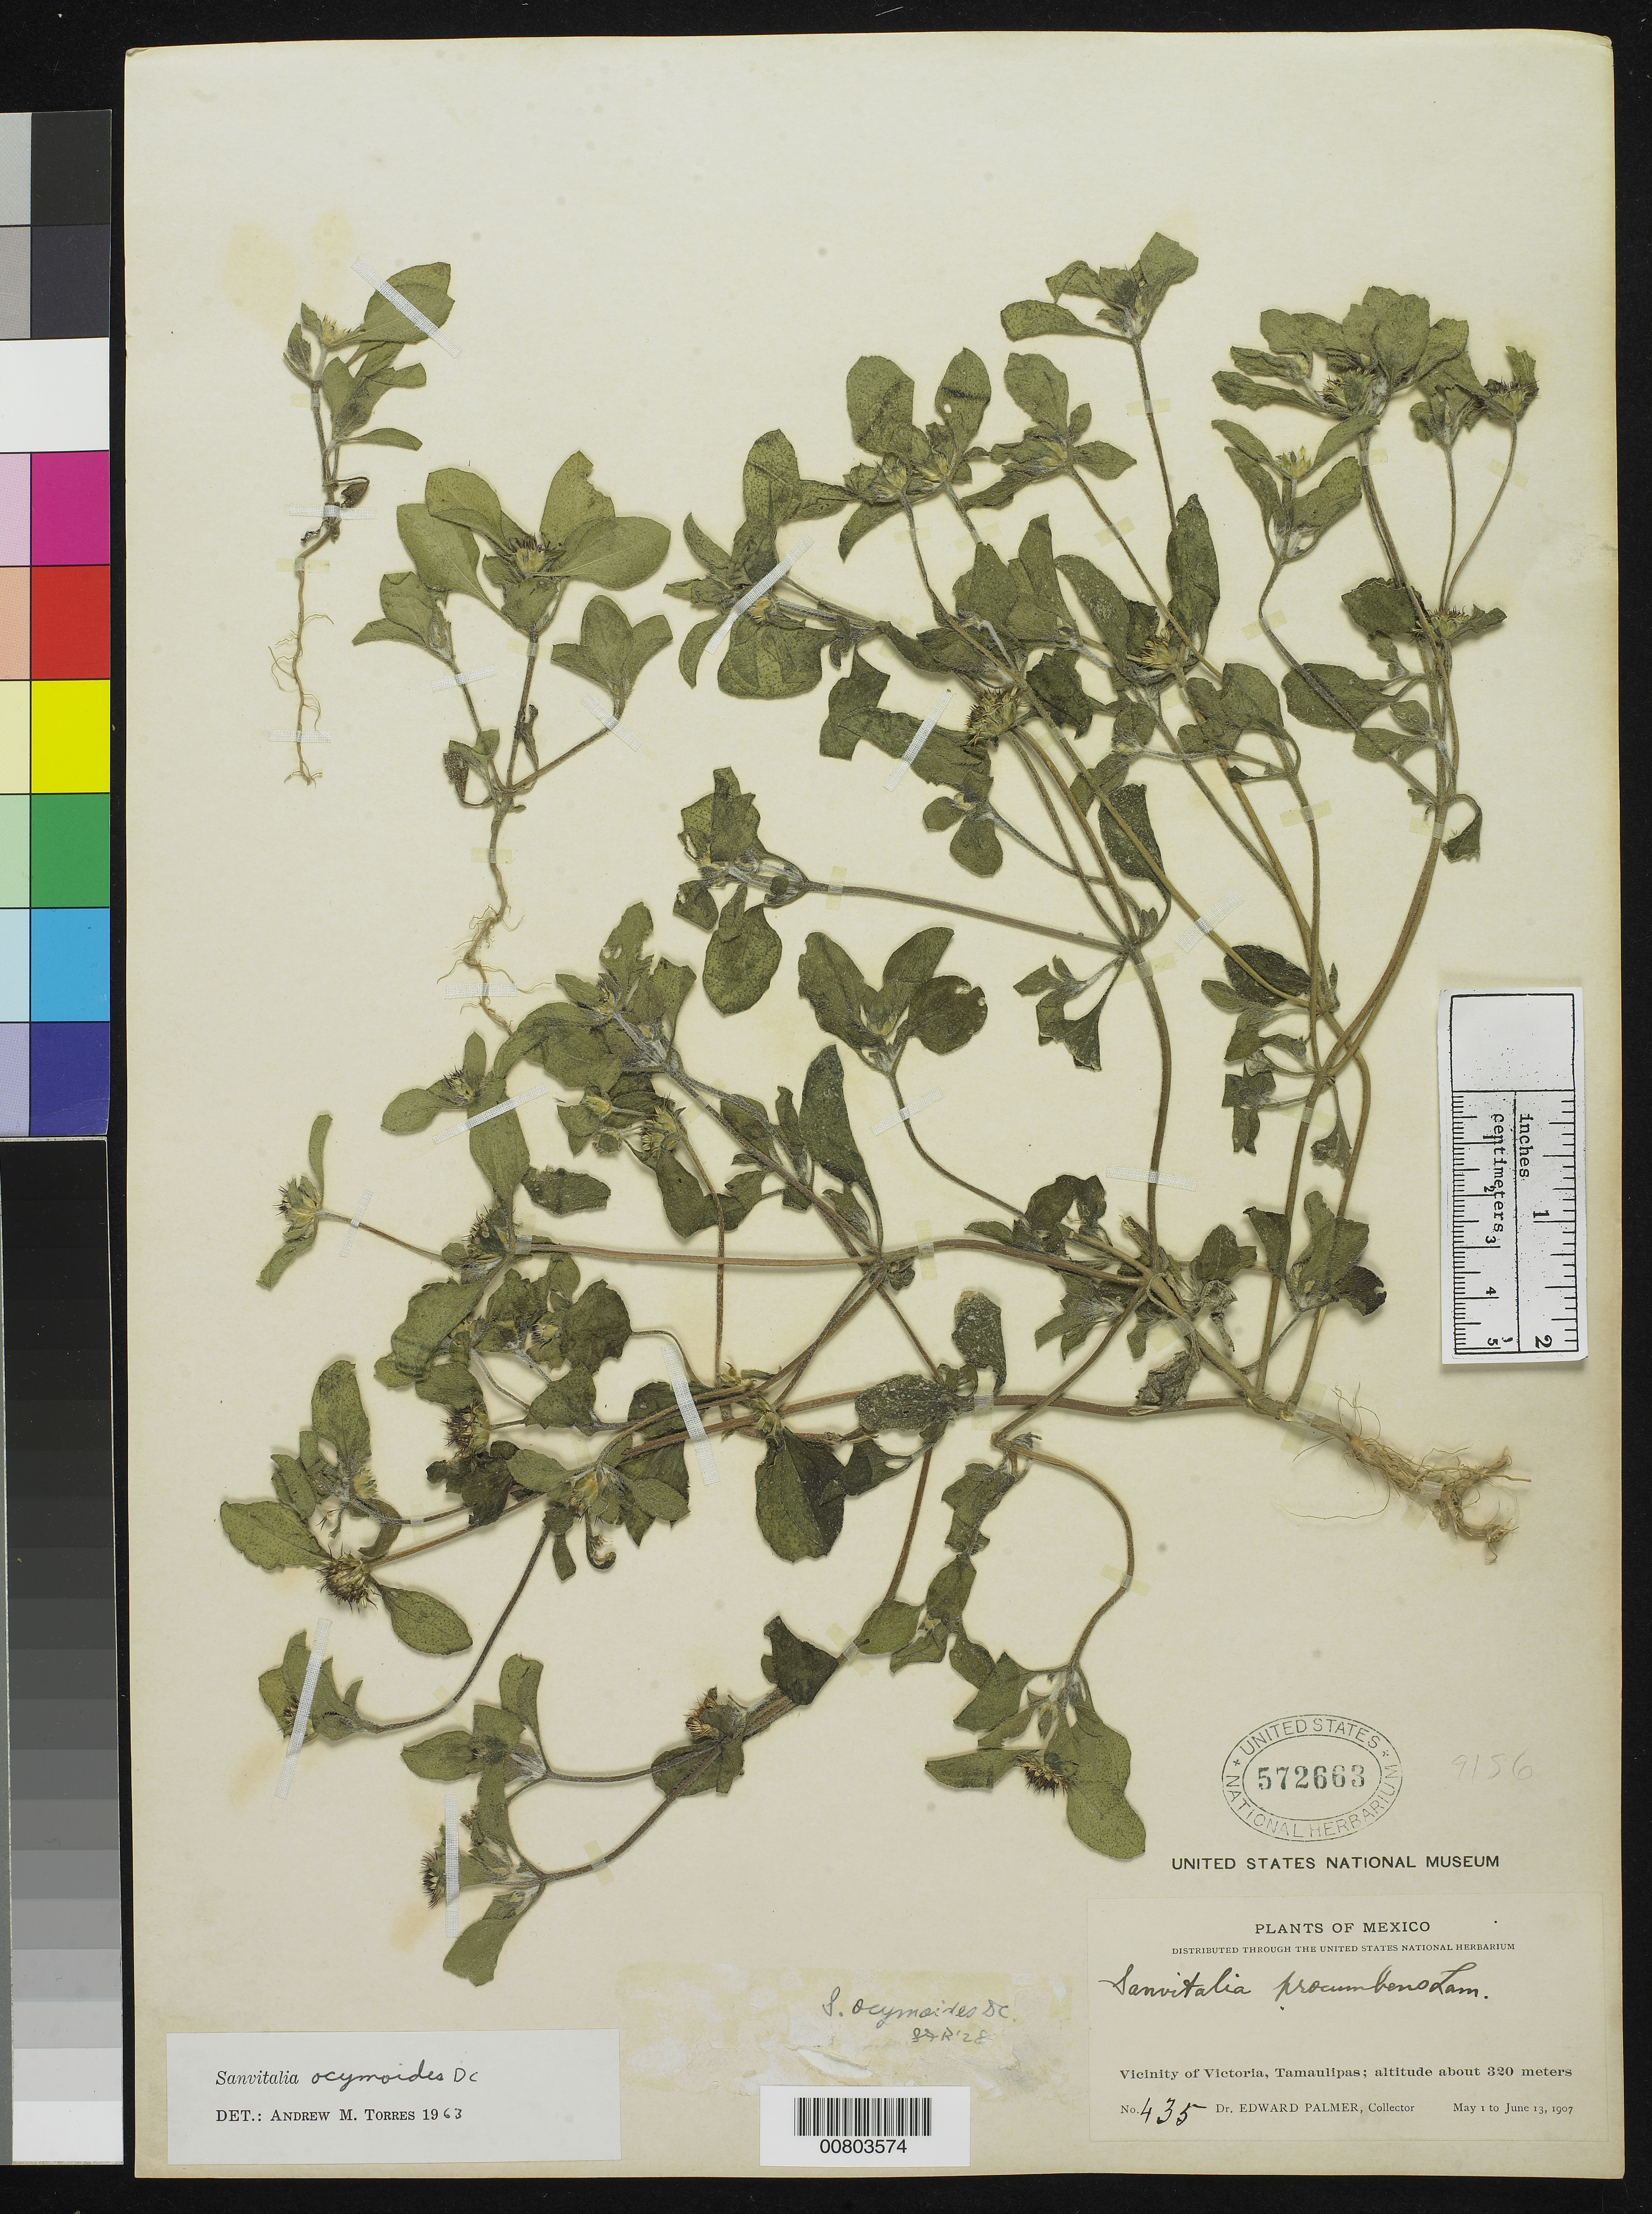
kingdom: Plantae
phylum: Tracheophyta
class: Magnoliopsida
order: Asterales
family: Asteraceae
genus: Sanvitalia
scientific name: Sanvitalia ocymoides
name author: DC.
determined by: Skibicki, Samuel V.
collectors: E. Palmer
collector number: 435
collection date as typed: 01 May 1907 to 13 Jun 1907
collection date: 1907-05-01/1907-06-13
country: Mexico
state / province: Tamaulipas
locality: Vicinity of Victoria.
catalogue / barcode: US 572663